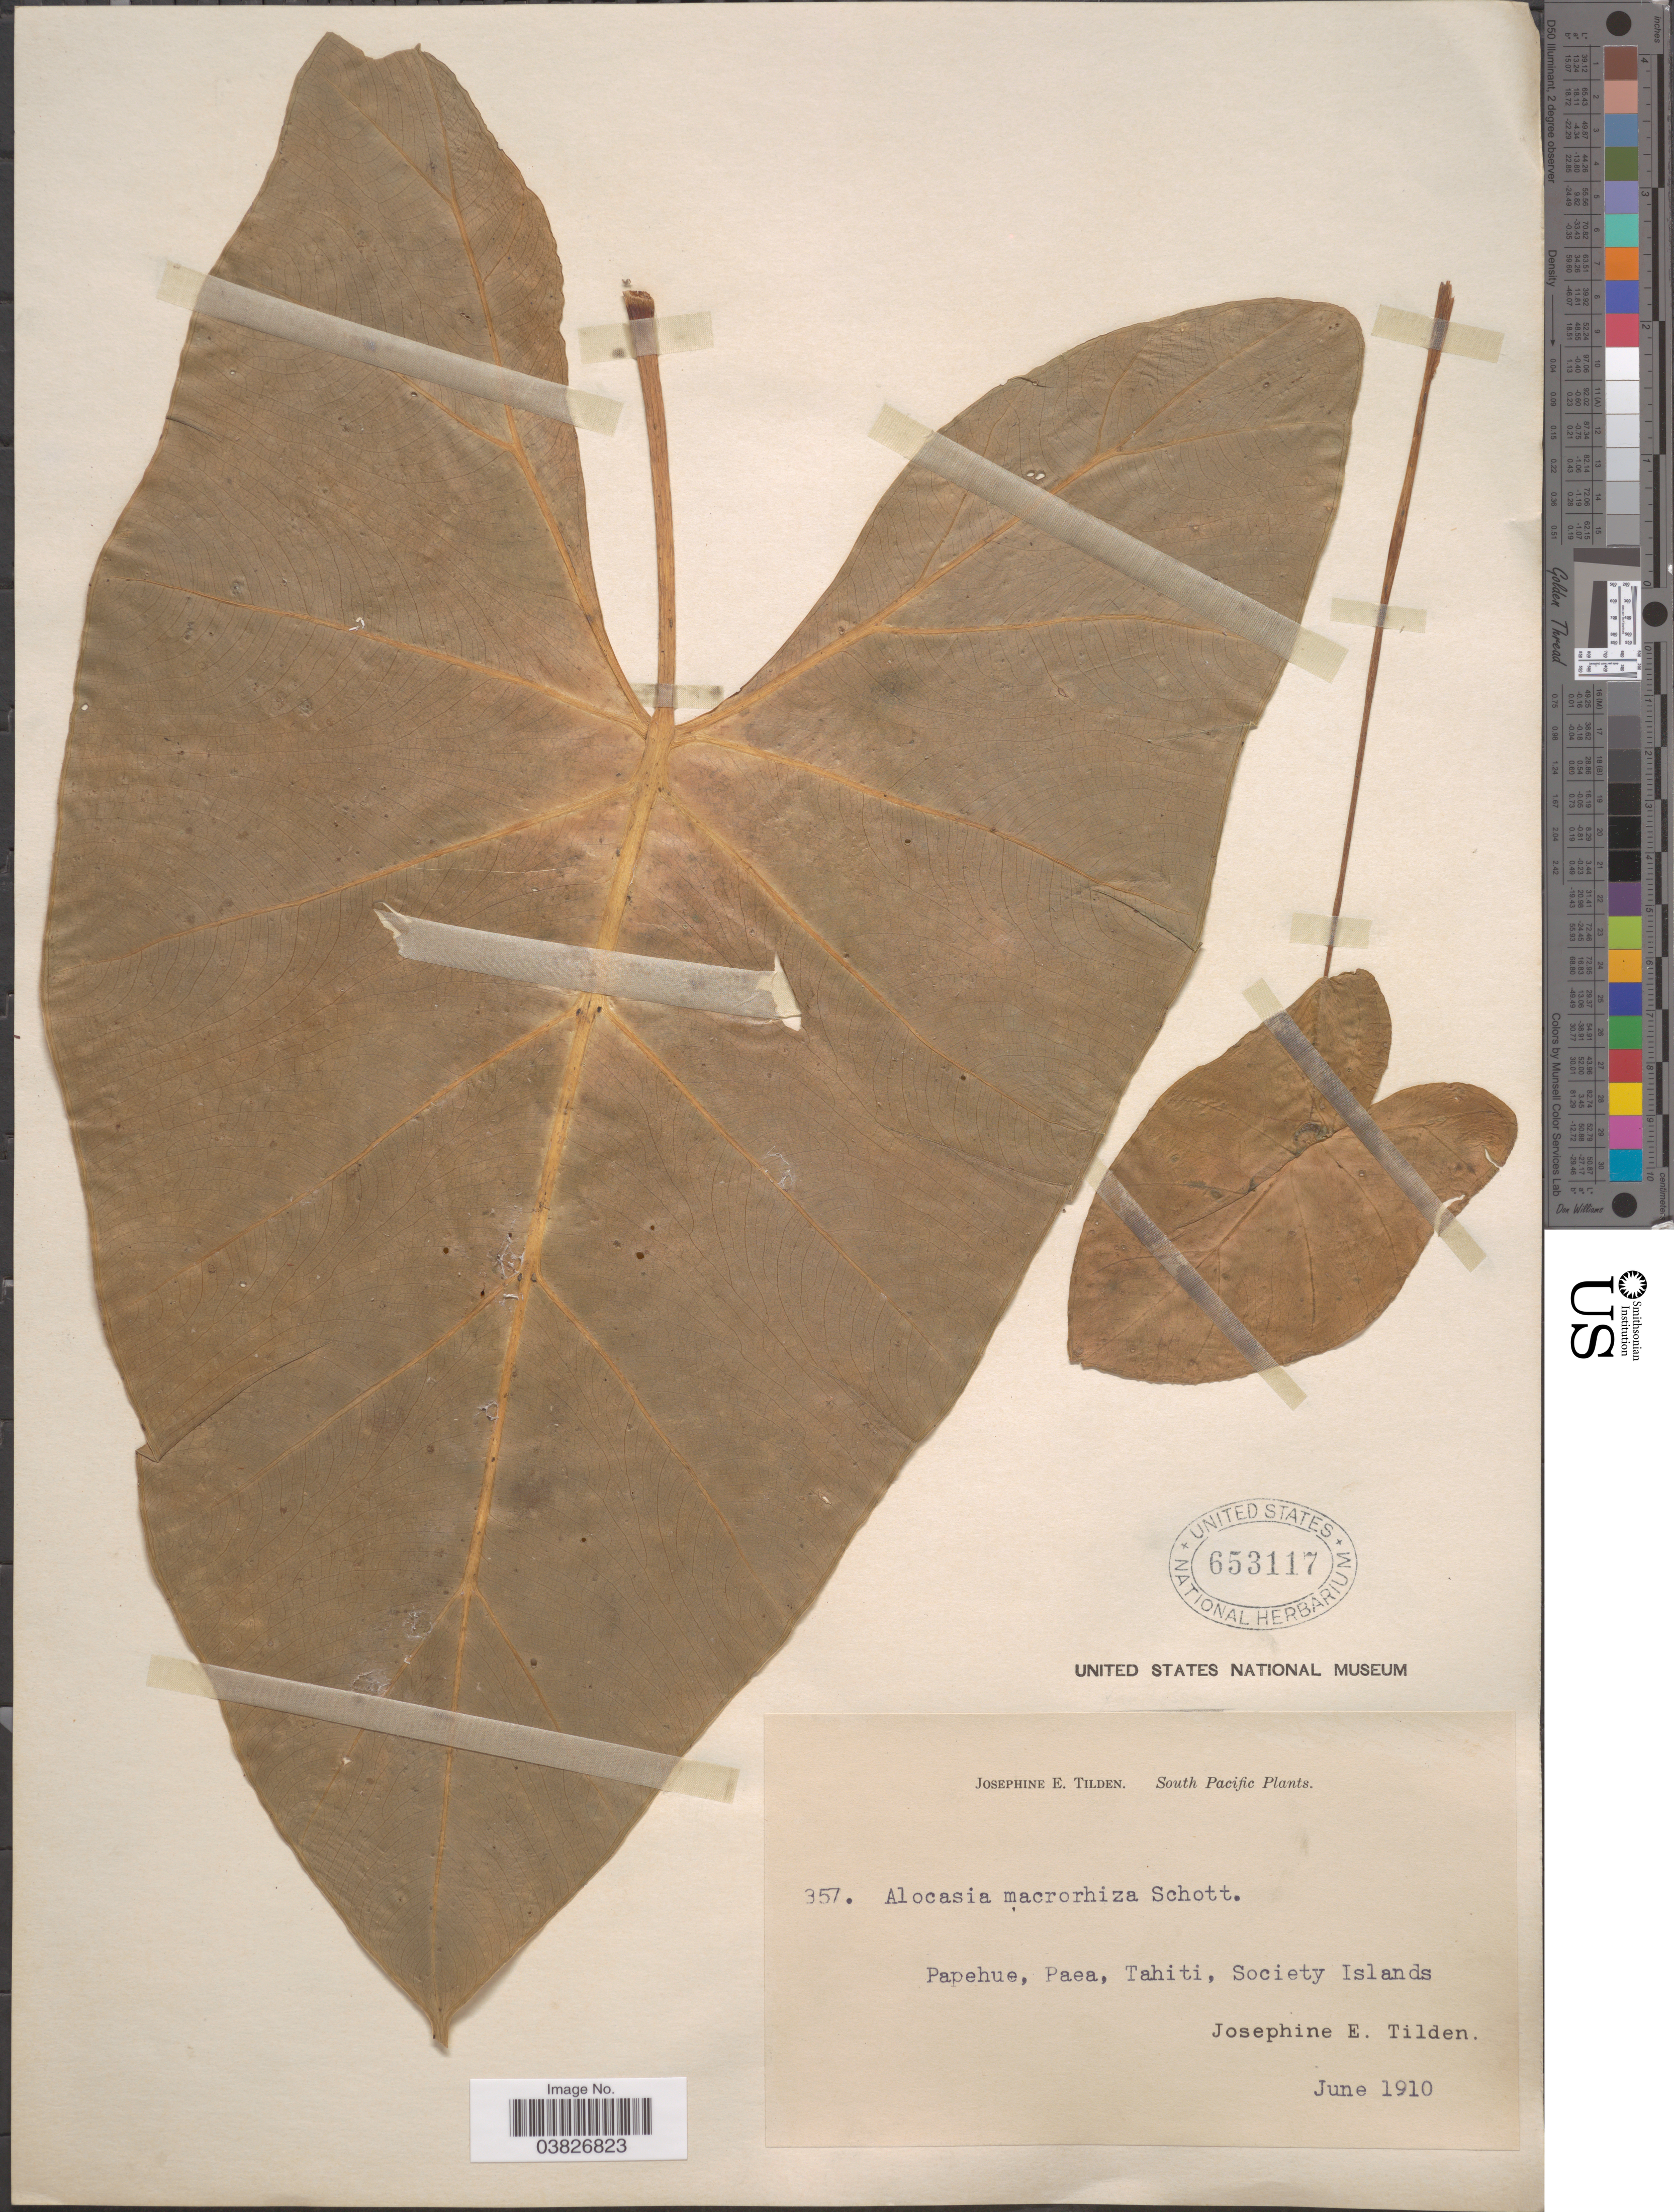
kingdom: Plantae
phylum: Tracheophyta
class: Liliopsida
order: Alismatales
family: Araceae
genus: Alocasia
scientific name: Alocasia macrorrhizos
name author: (L.) G. Don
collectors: J. E. Tilden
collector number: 357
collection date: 1910-06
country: French Polynesia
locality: South Pacific. Papehue, Paea, Tahiti, Society Islands.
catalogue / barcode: US 653117